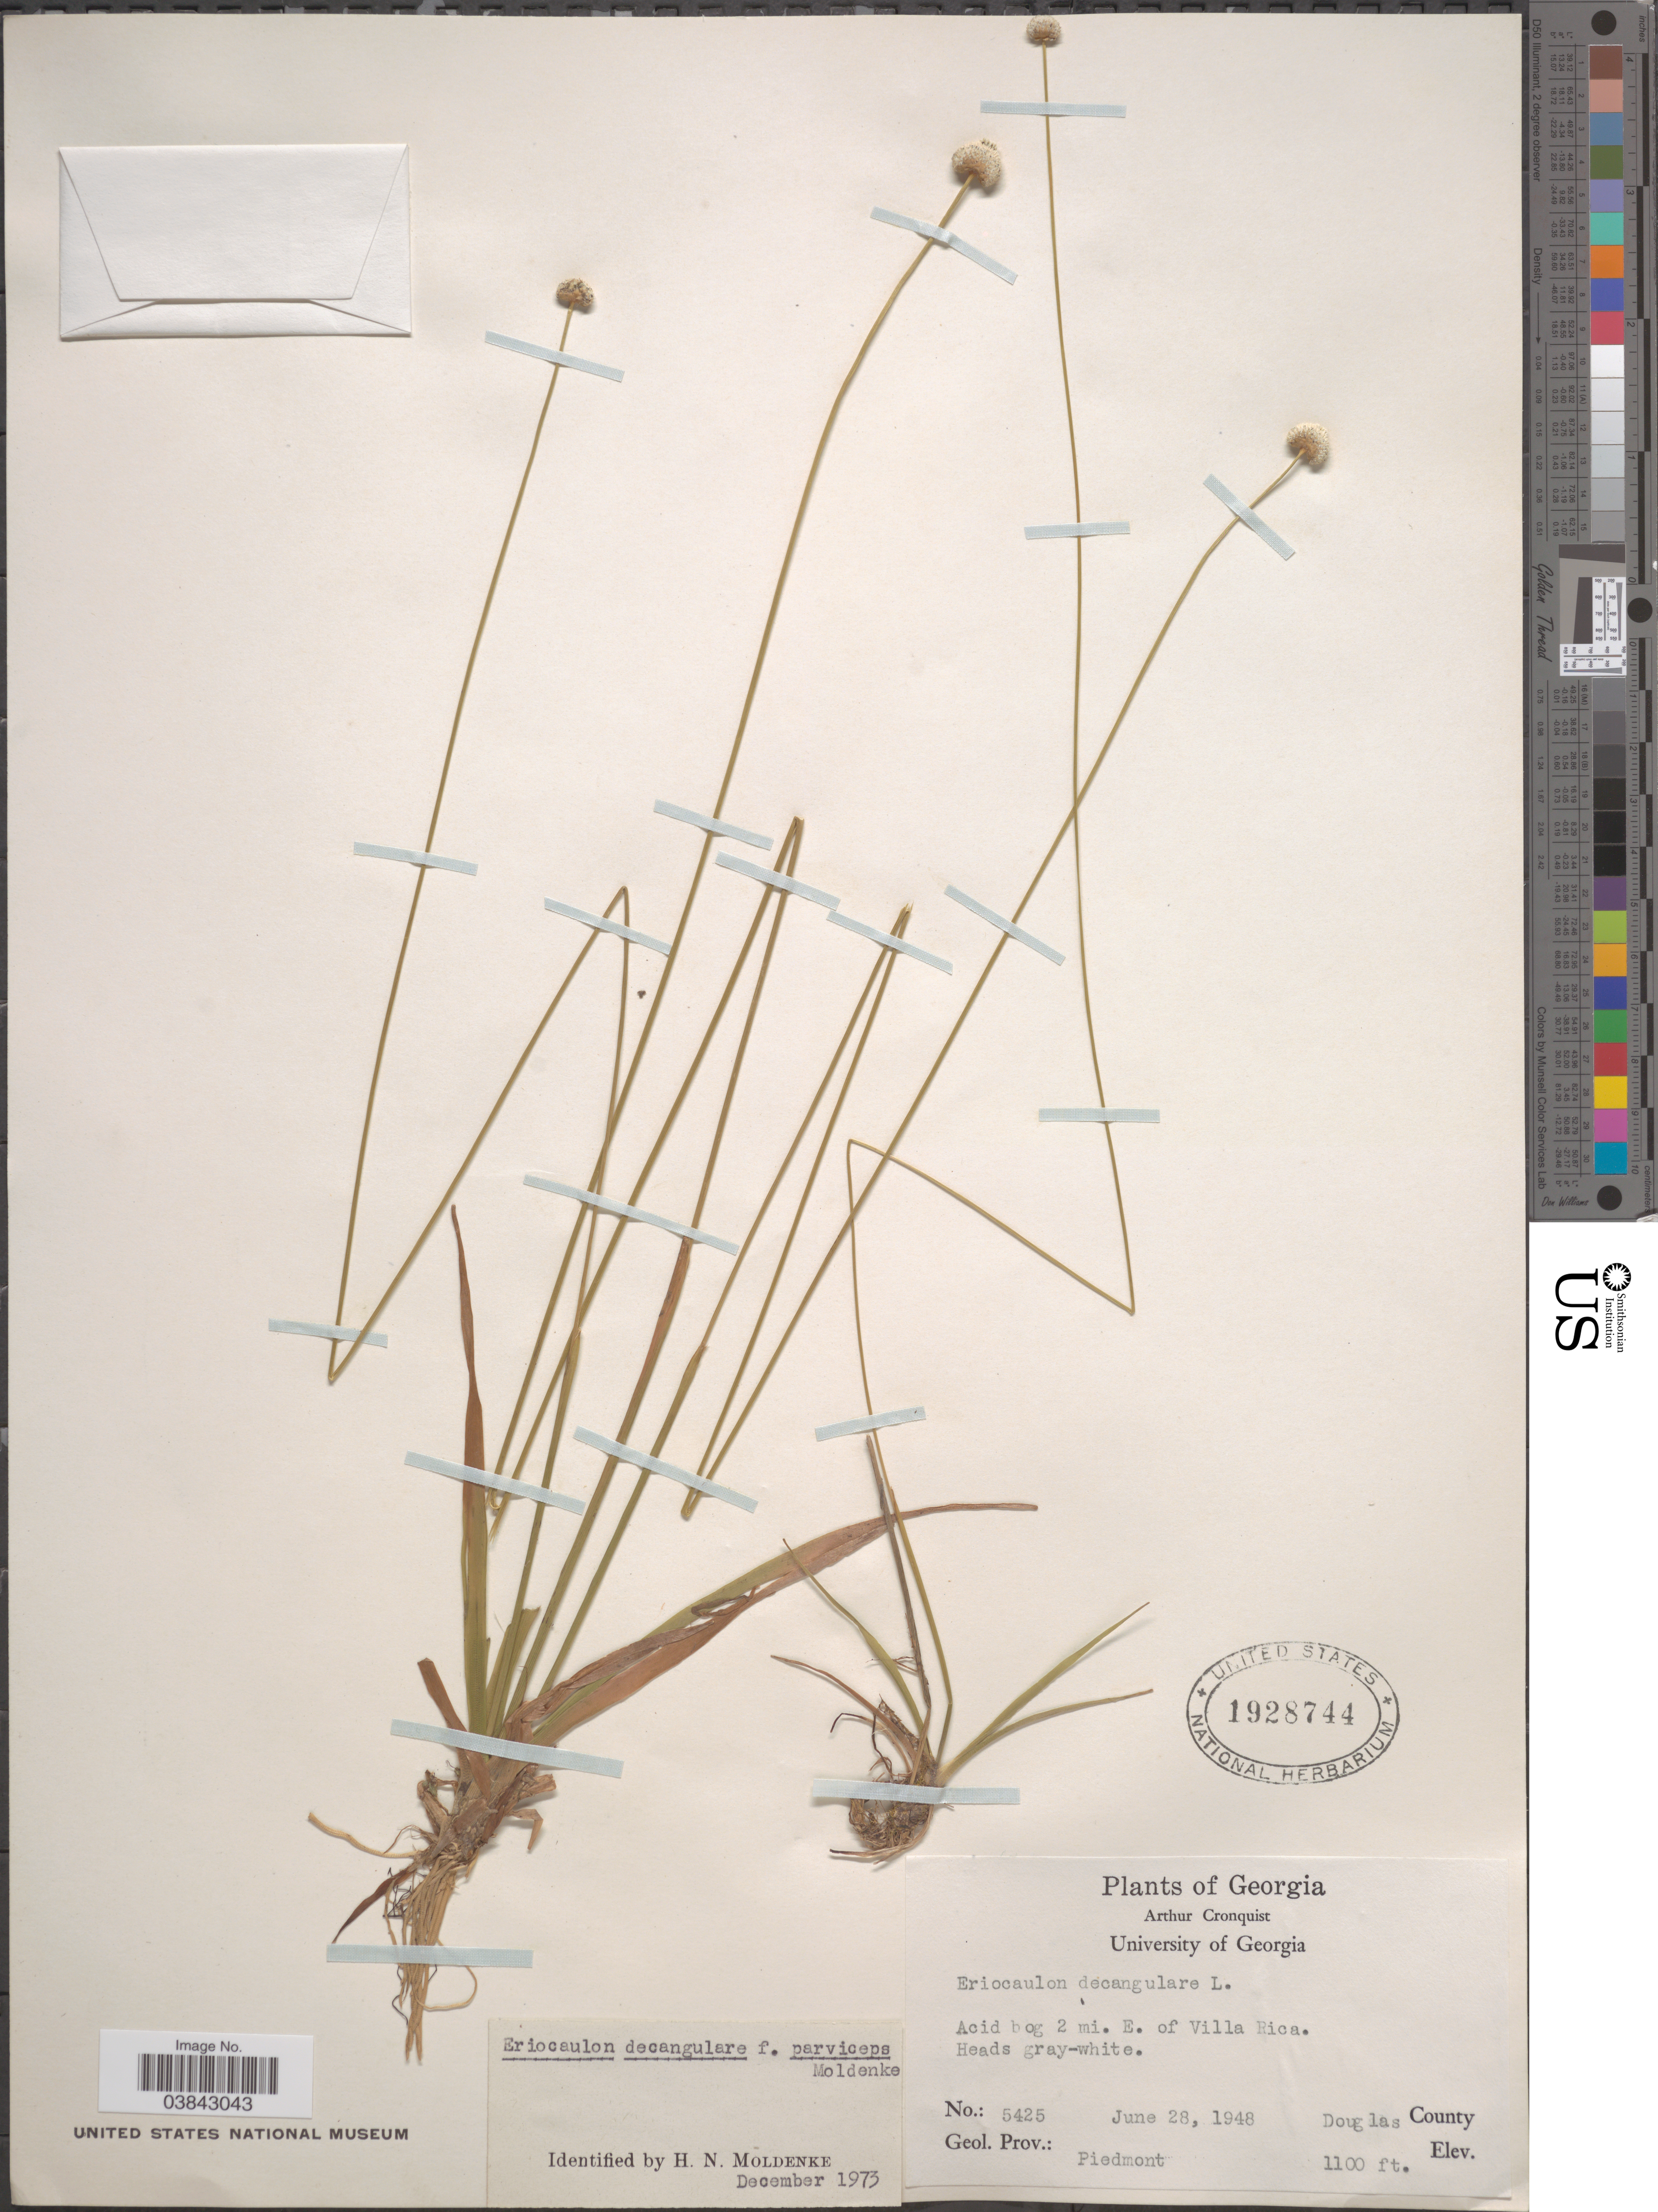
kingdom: Plantae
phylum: Tracheophyta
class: Liliopsida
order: Poales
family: Eriocaulaceae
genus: Eriocaulon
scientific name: Eriocaulon decangulare f. parviceps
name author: Moldenke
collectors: A. J. Cronquist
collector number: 5425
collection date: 1948-06-28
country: United States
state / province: Georgia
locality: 2 mi. E. of Villa Rica. Douglas County. Geol. Prov.: Piedmont.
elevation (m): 335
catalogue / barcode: US 1928744